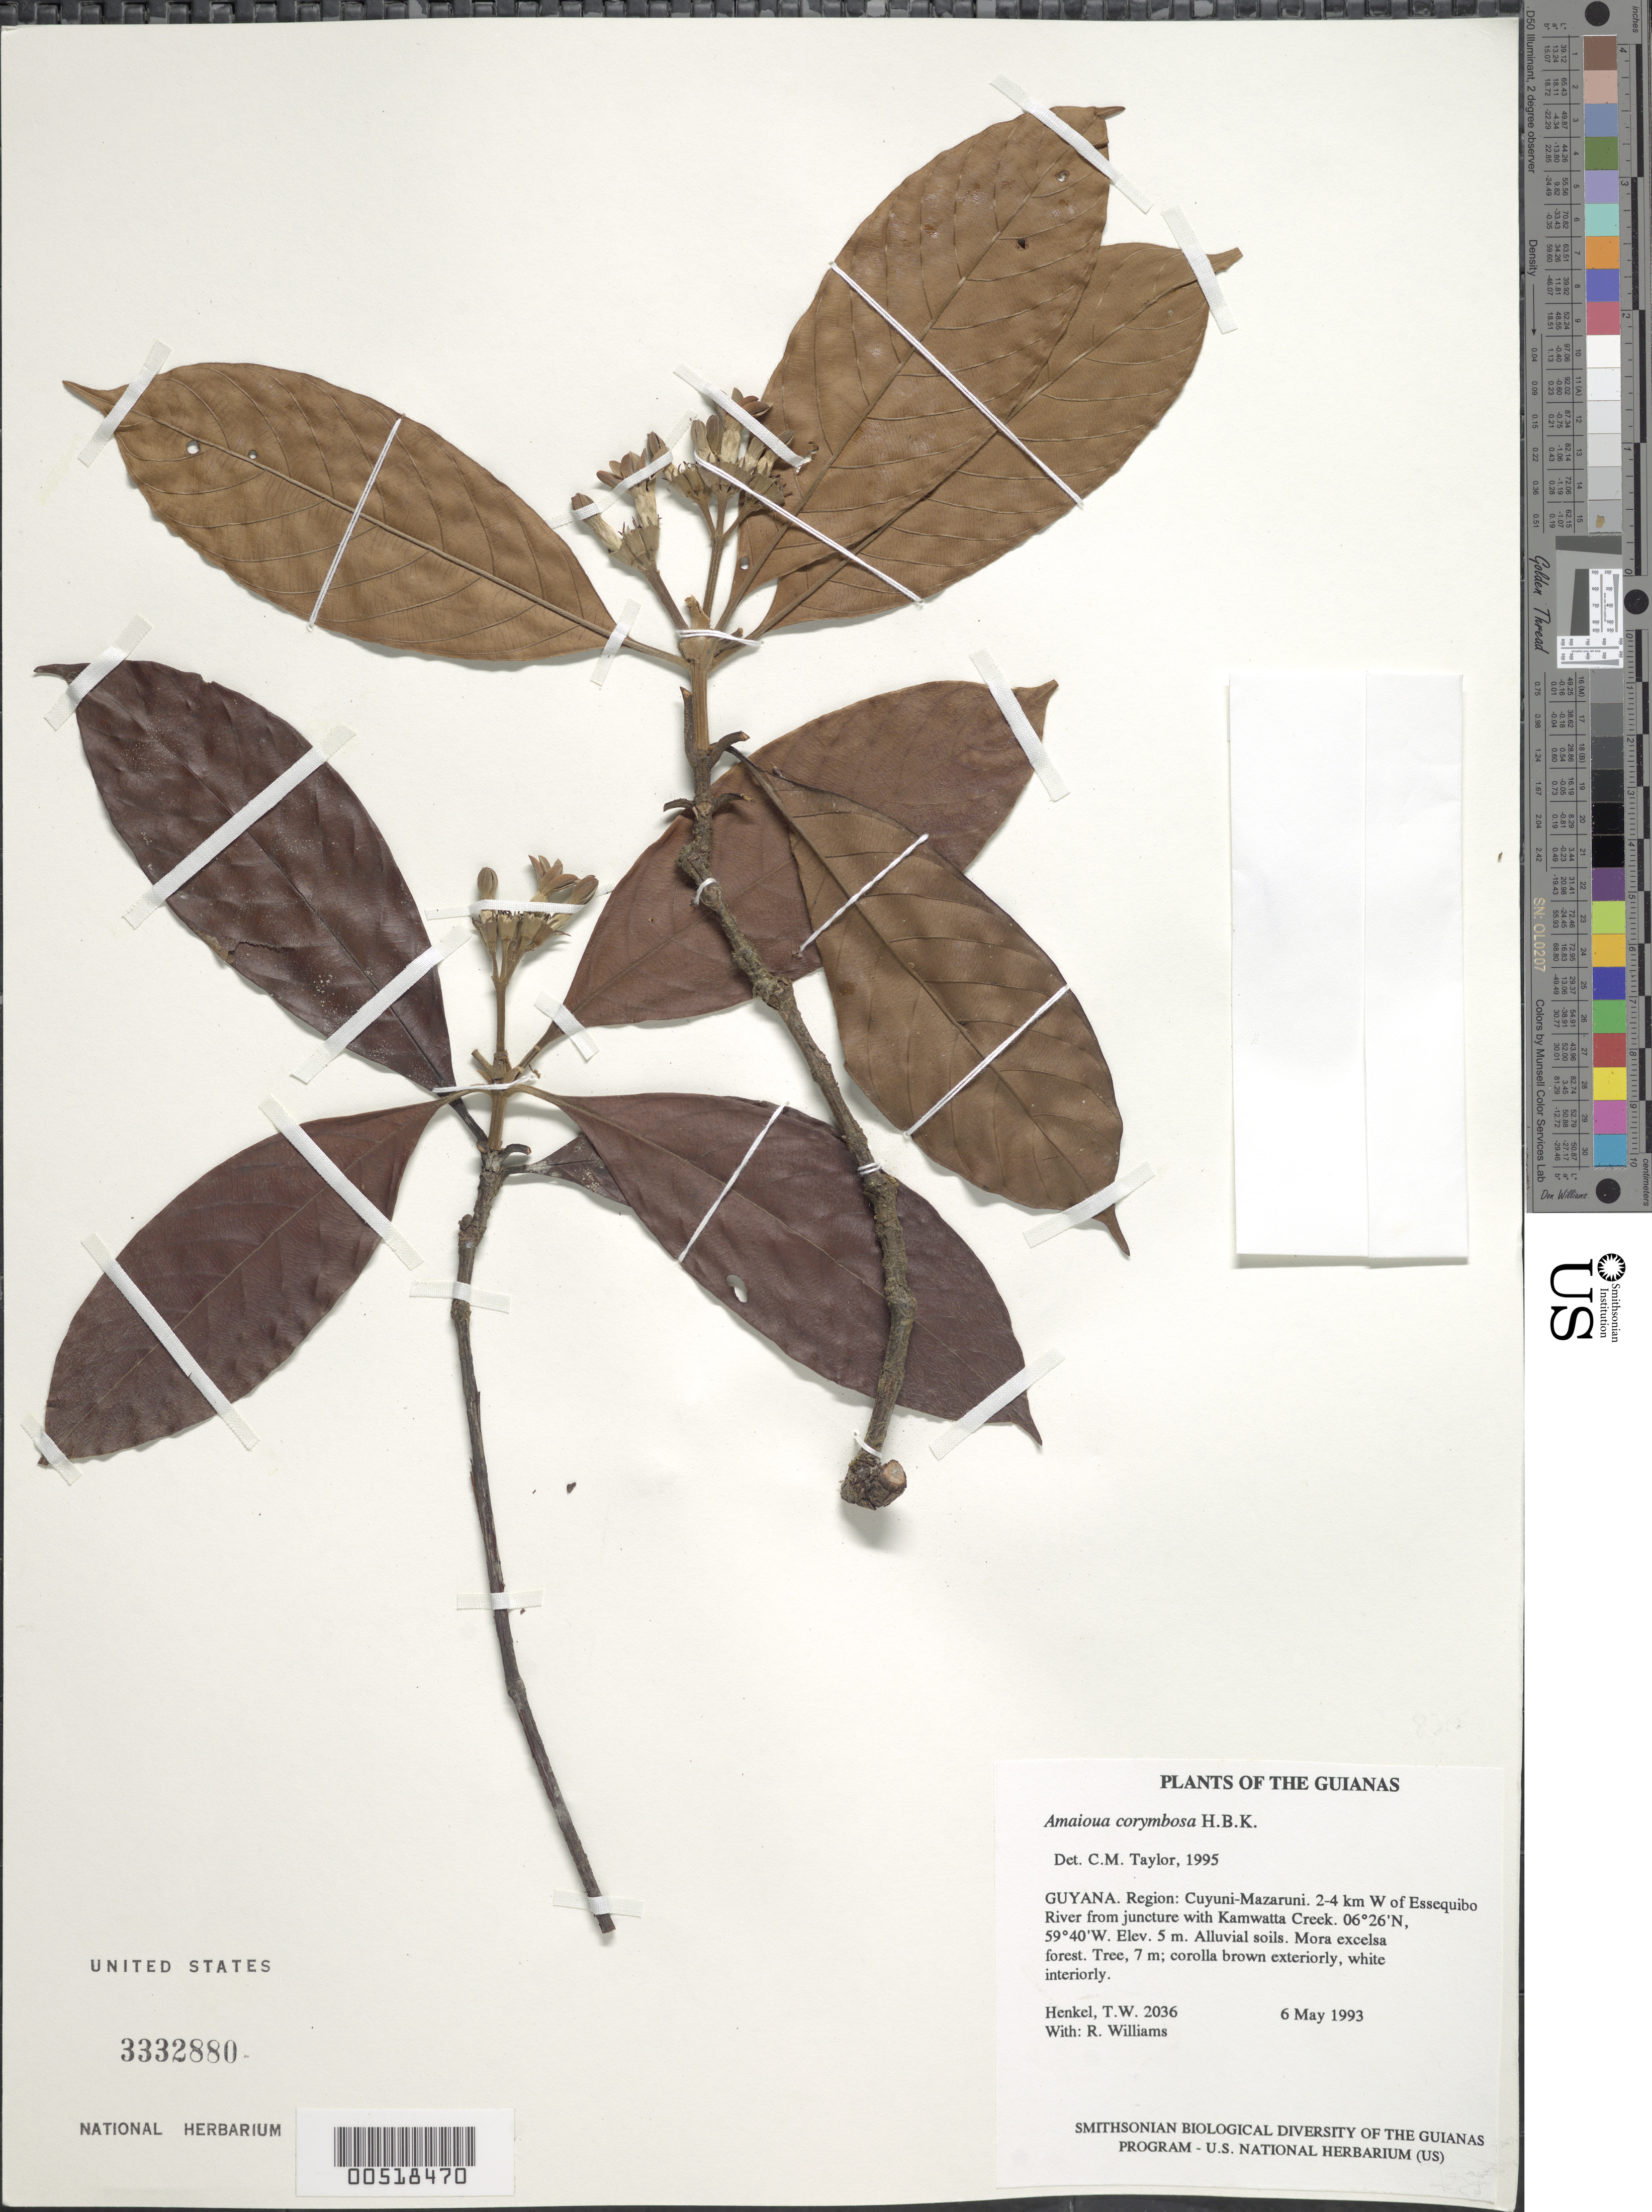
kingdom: Plantae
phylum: Tracheophyta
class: Magnoliopsida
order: Gentianales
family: Rubiaceae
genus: Amaioua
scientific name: Amaioua corymbosa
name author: Kunth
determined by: Taylor, Charlotte M.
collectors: T. Henkel & R. Williams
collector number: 2036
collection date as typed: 6 May 1993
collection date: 1993-05-06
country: Guyana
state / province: Cuyuni-Mazaruni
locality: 2-4 km W of Essequibo River from juncture with Kamwatta Creek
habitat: Alluvial soils. Mora excelsa forest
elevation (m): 5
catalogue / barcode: US 3332880